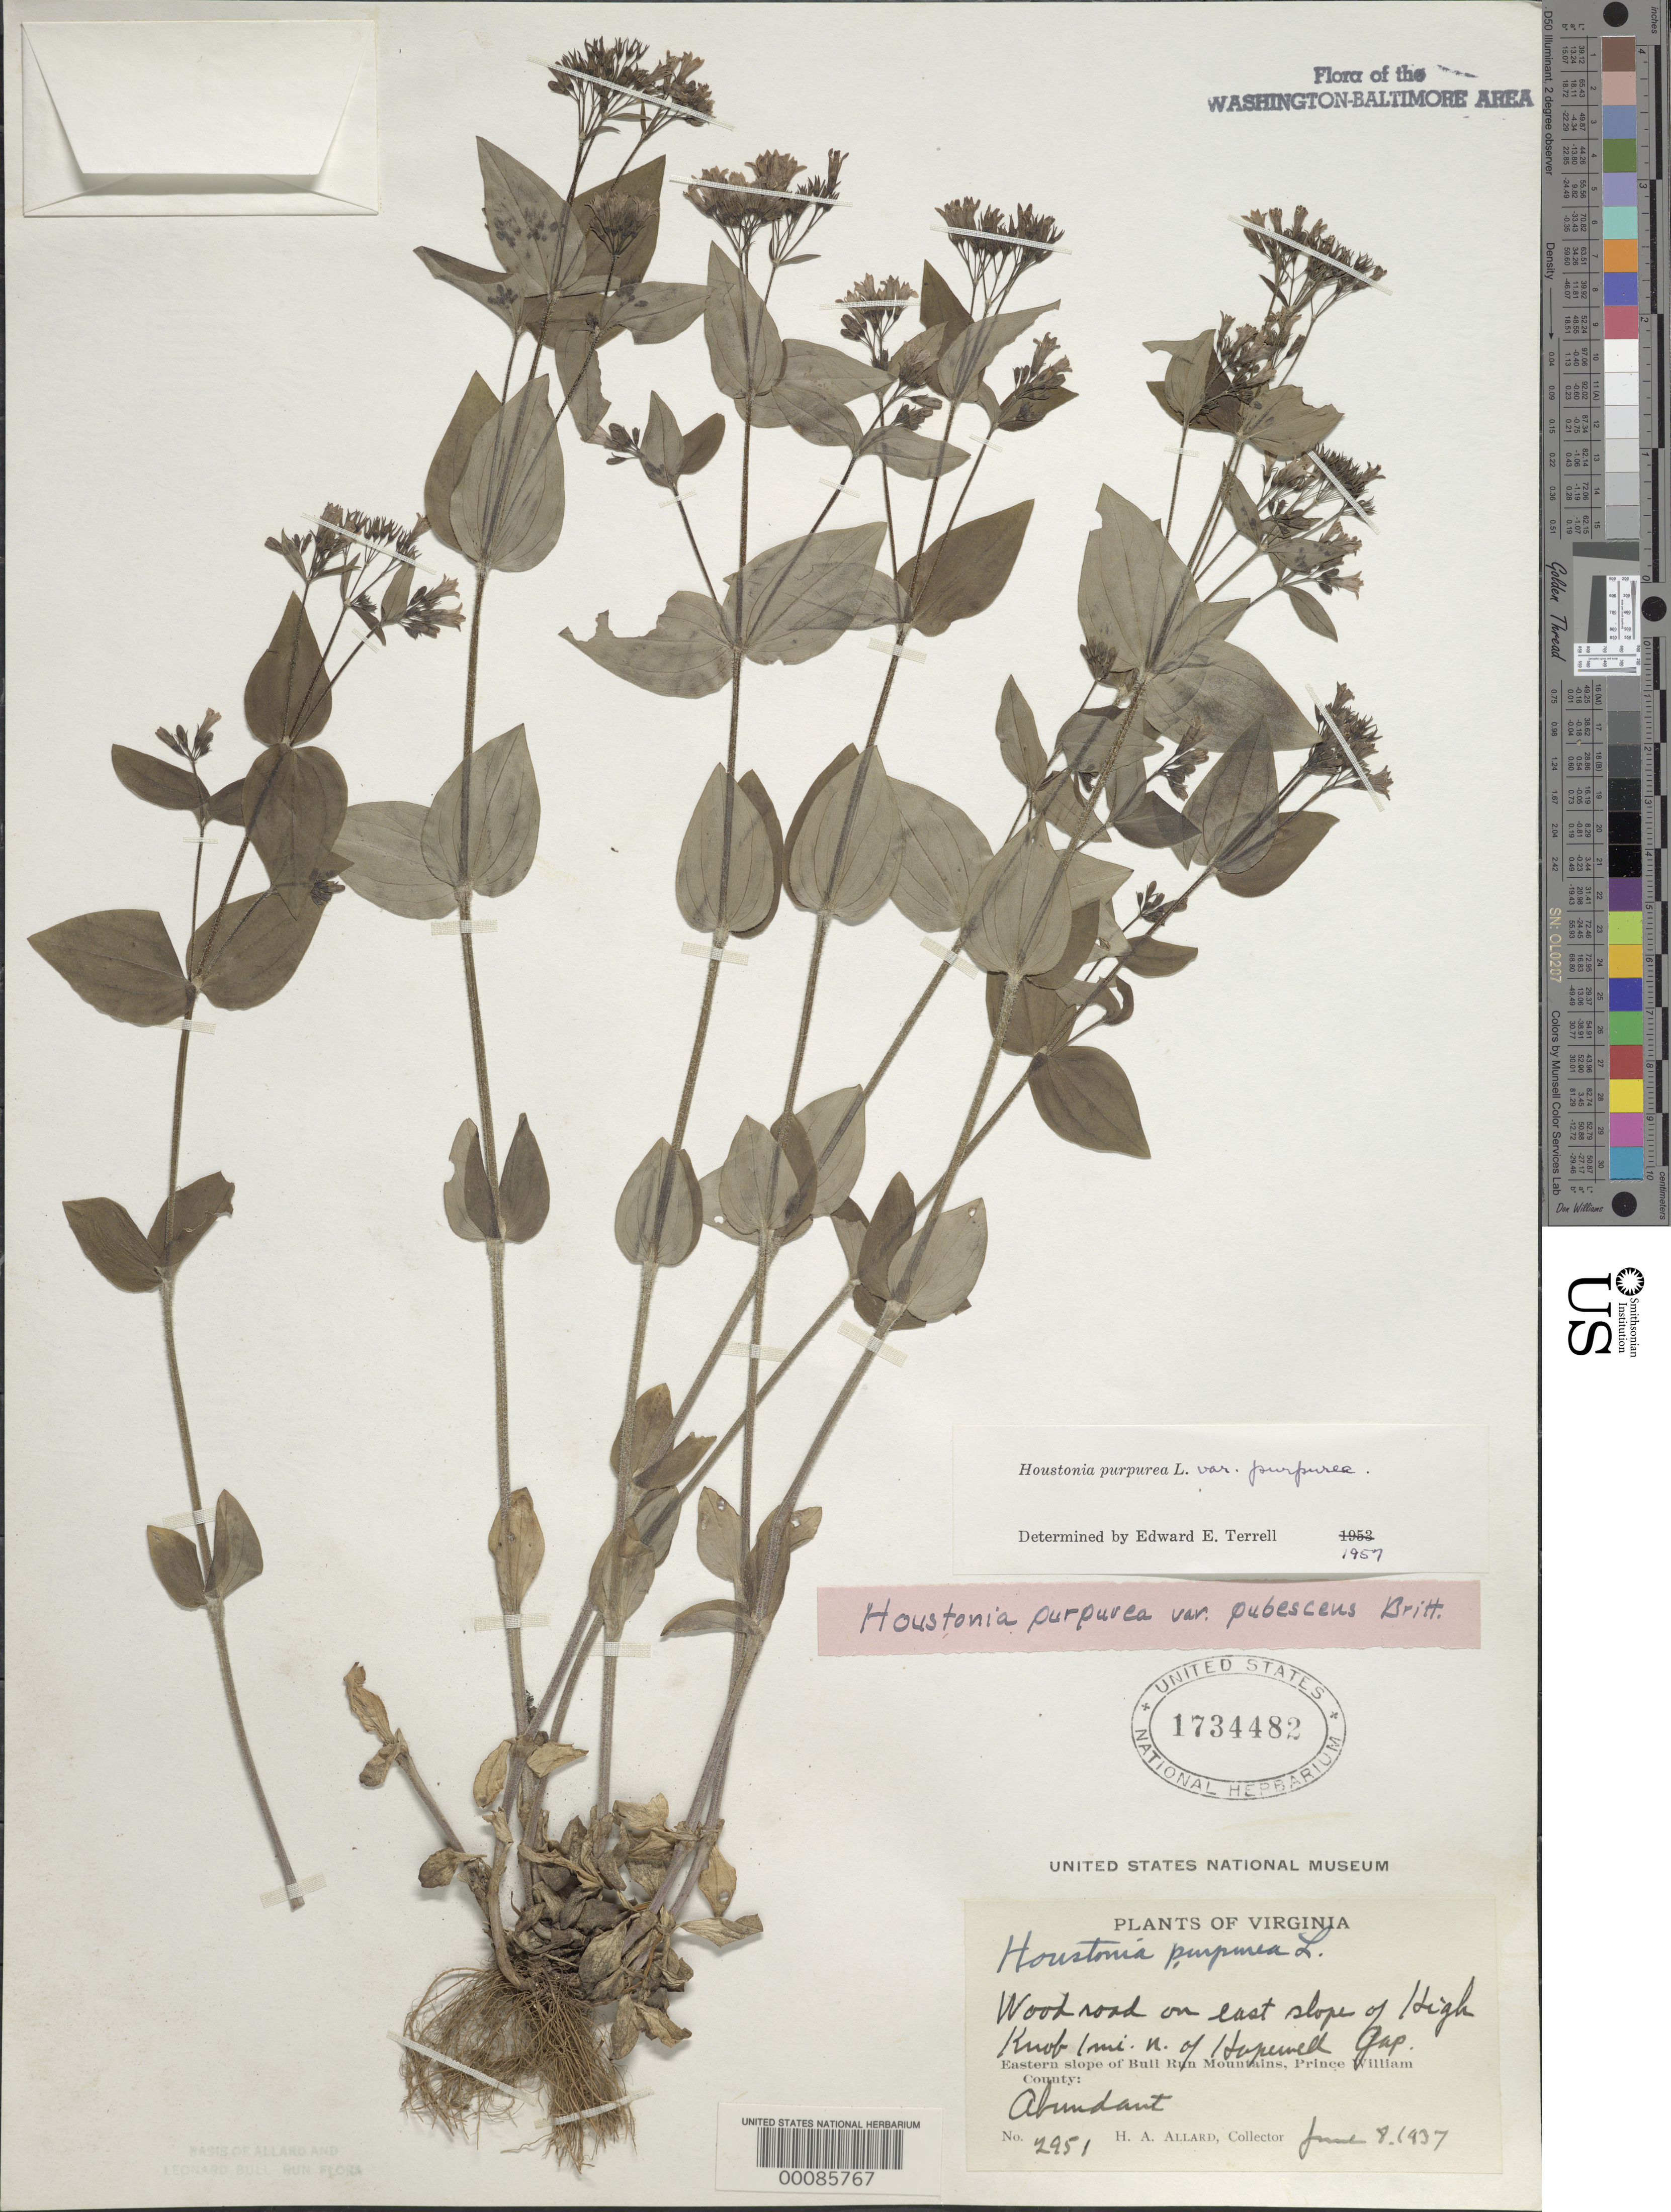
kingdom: Plantae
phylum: Tracheophyta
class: Magnoliopsida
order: Gentianales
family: Rubiaceae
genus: Houstonia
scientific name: Houstonia purpurea var. pubescens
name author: Britton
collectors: H. A. Allard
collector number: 2951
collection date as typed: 08 Jun 1937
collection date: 1937-06-08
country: United States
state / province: Virginia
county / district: Prince William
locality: Hopewell Gap, east slope of Bull Run Mts.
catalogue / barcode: US 1734482